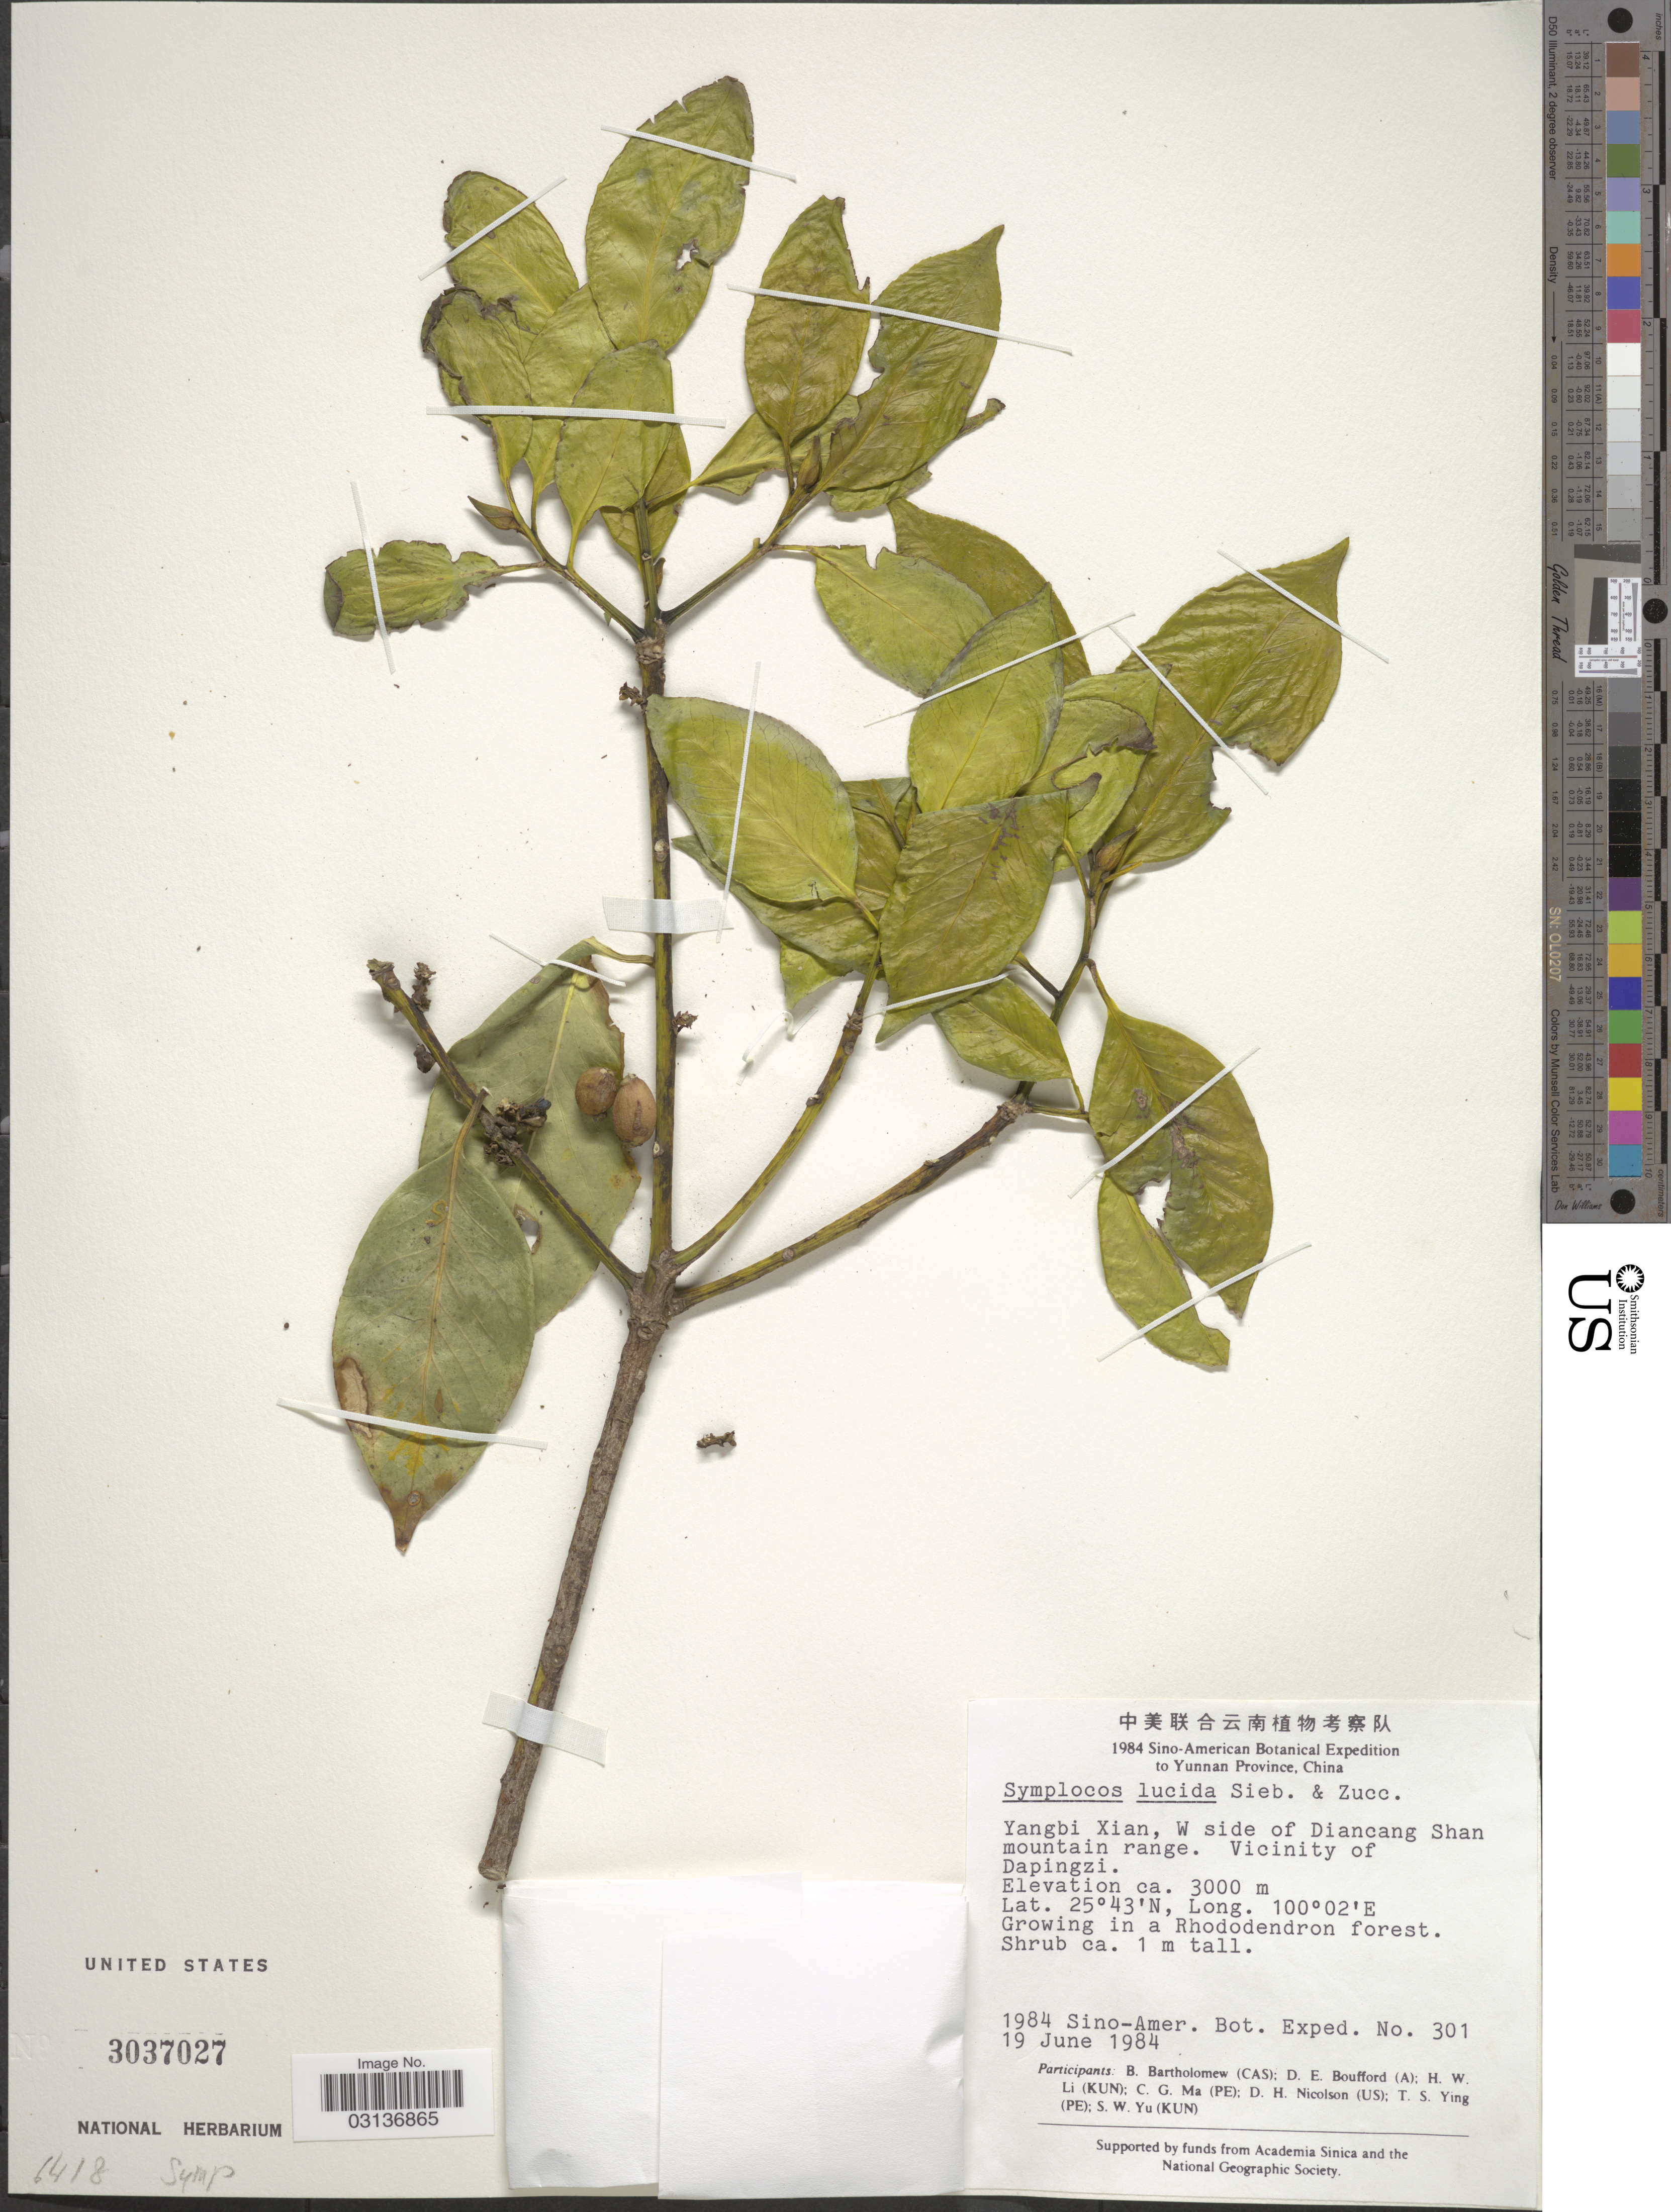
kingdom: Plantae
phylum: Tracheophyta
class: Magnoliopsida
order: Ericales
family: Symplocaceae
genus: Symplocos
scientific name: Symplocos lucida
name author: (Thurb.) Siebold & Zucc.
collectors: Sino-Amer. Bot. Exped. 1984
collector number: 301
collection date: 1984-06-19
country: China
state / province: Yunnan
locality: Yangbi Xian, W side of Diancang Shan mountain range. Vicinity of Dapingzi.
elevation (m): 3000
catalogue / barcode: US 3037027